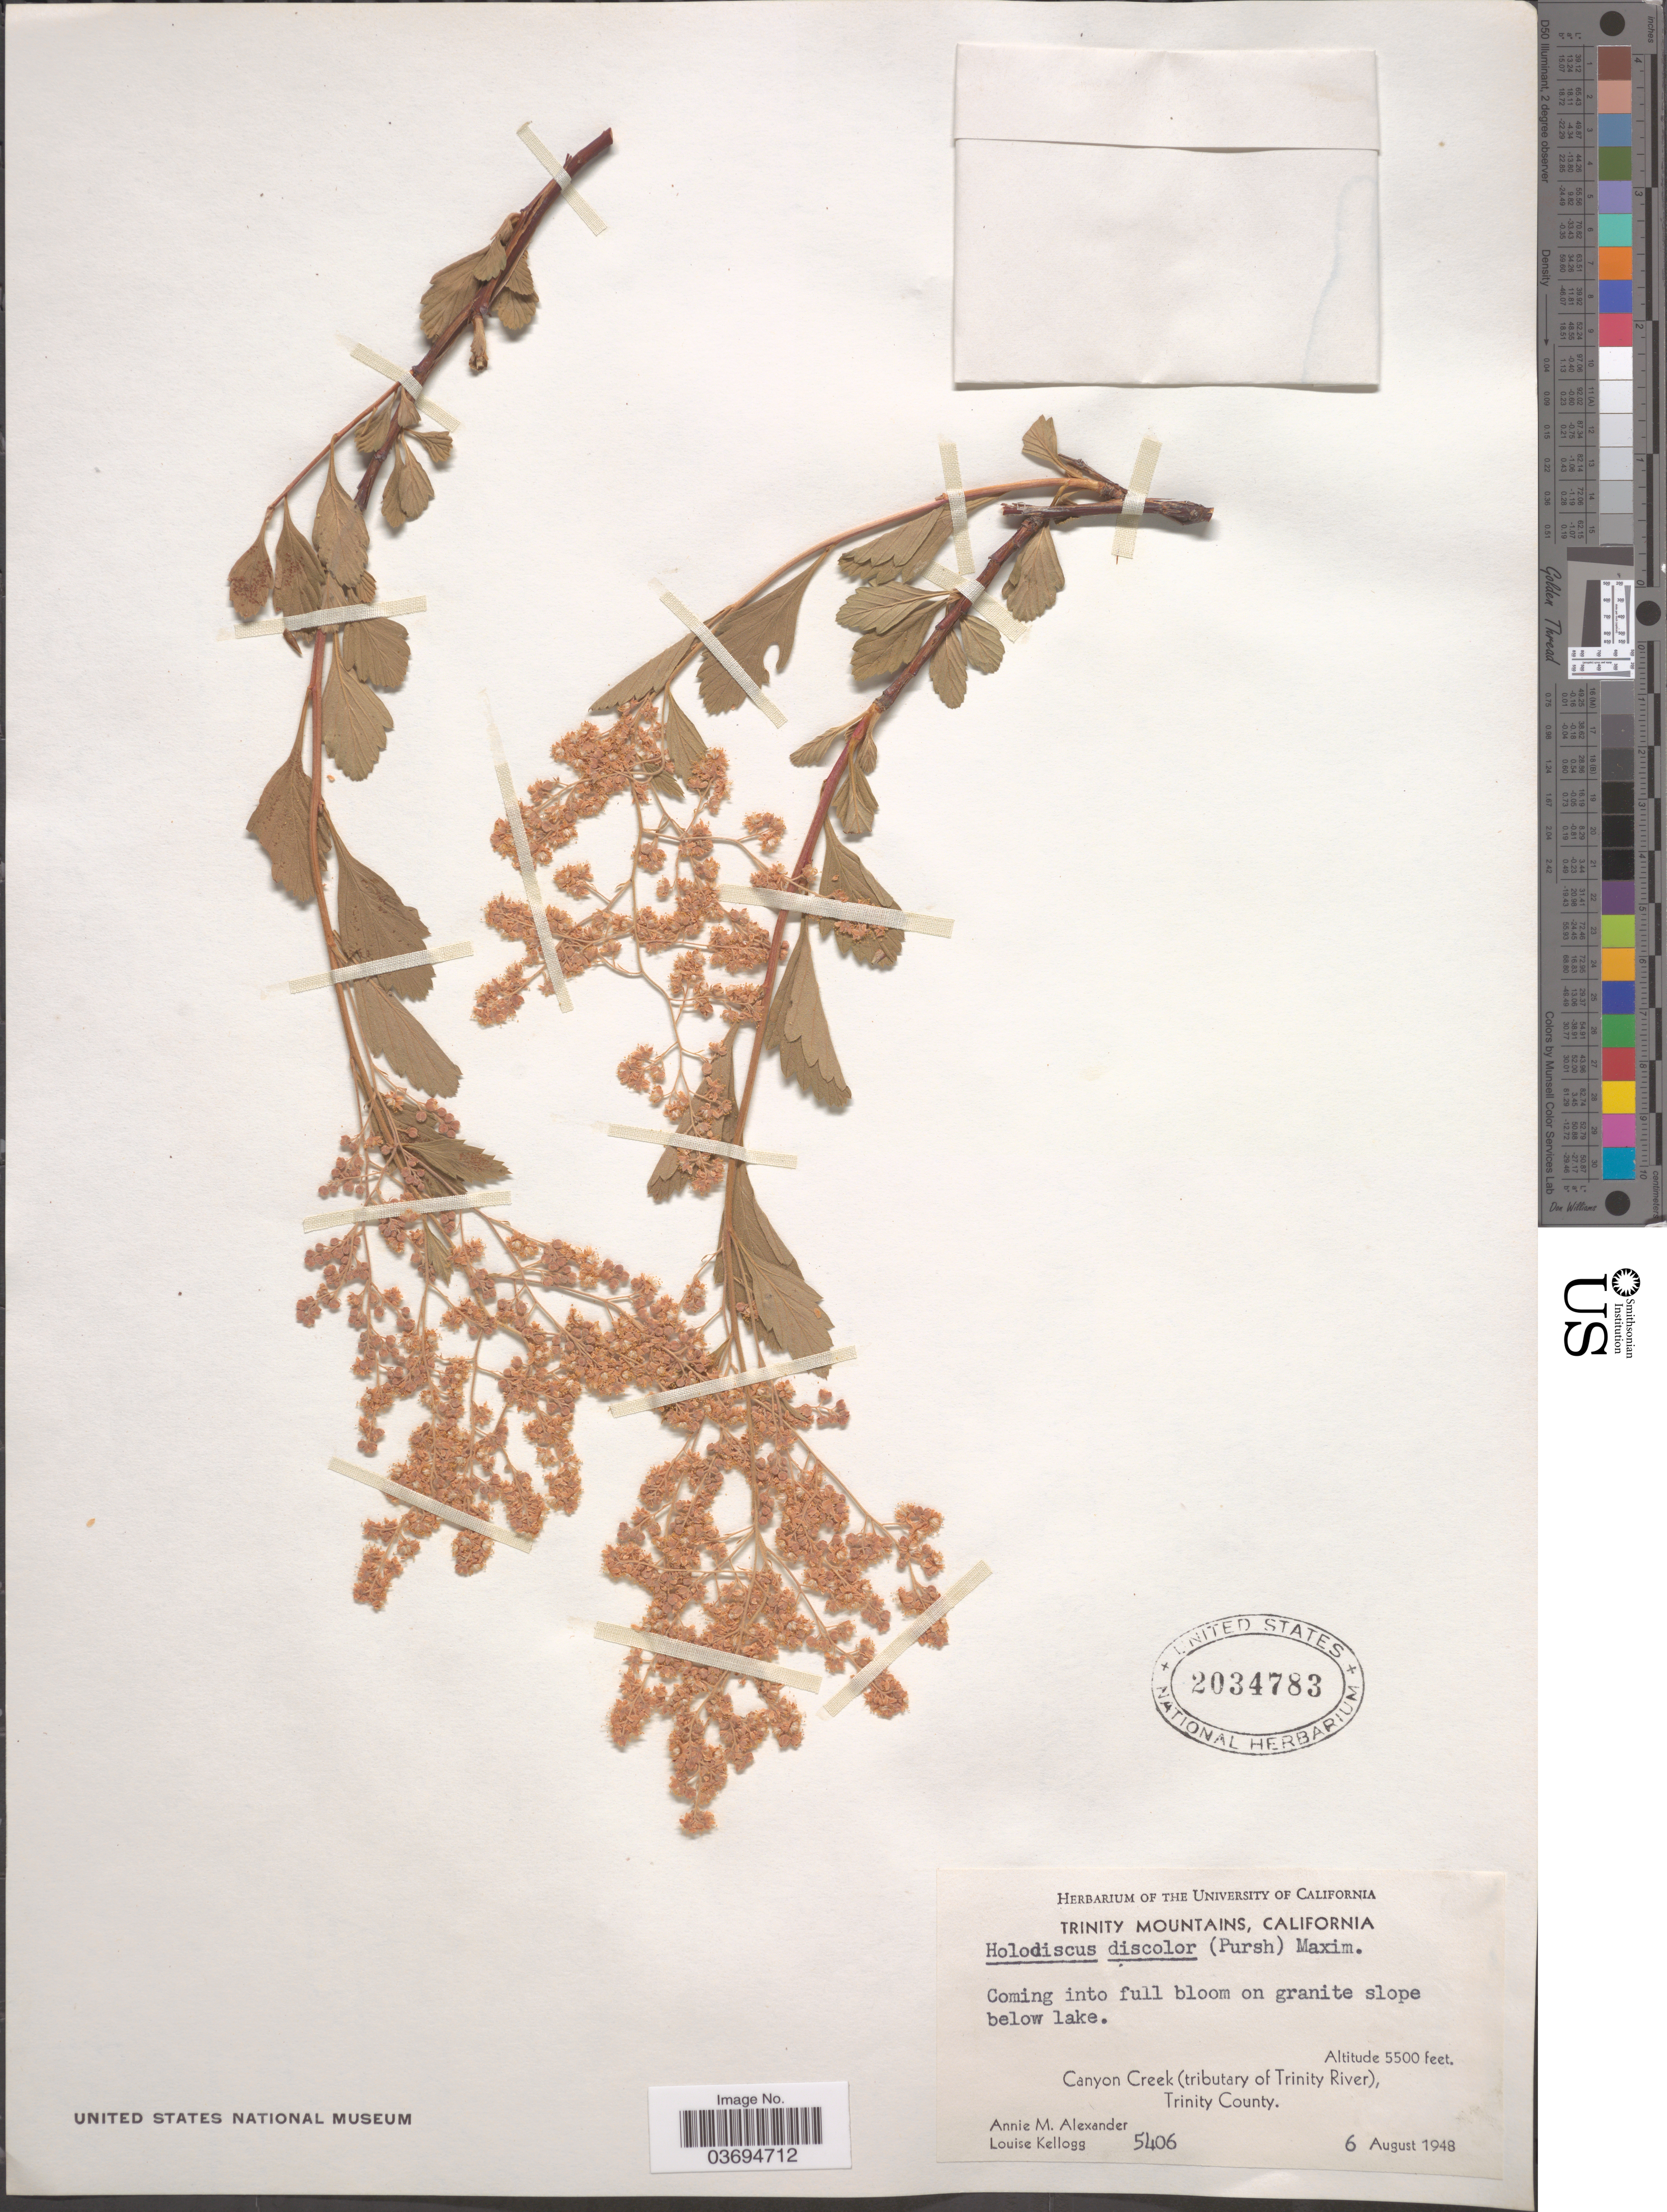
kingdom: Plantae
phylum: Tracheophyta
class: Magnoliopsida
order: Rosales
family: Rosaceae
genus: Holodiscus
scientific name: Holodiscus discolor var. discolor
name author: (Pursh) Maxim.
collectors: A. M. Alexander & L. Kellogg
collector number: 5406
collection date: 1948-08-06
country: United States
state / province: California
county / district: Trinity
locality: Trinity Mountains. Coming into full bloom on granite slope below lake. Canyon Creek (tributary of Trinity River), Trinity County.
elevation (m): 1676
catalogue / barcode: US 2034783